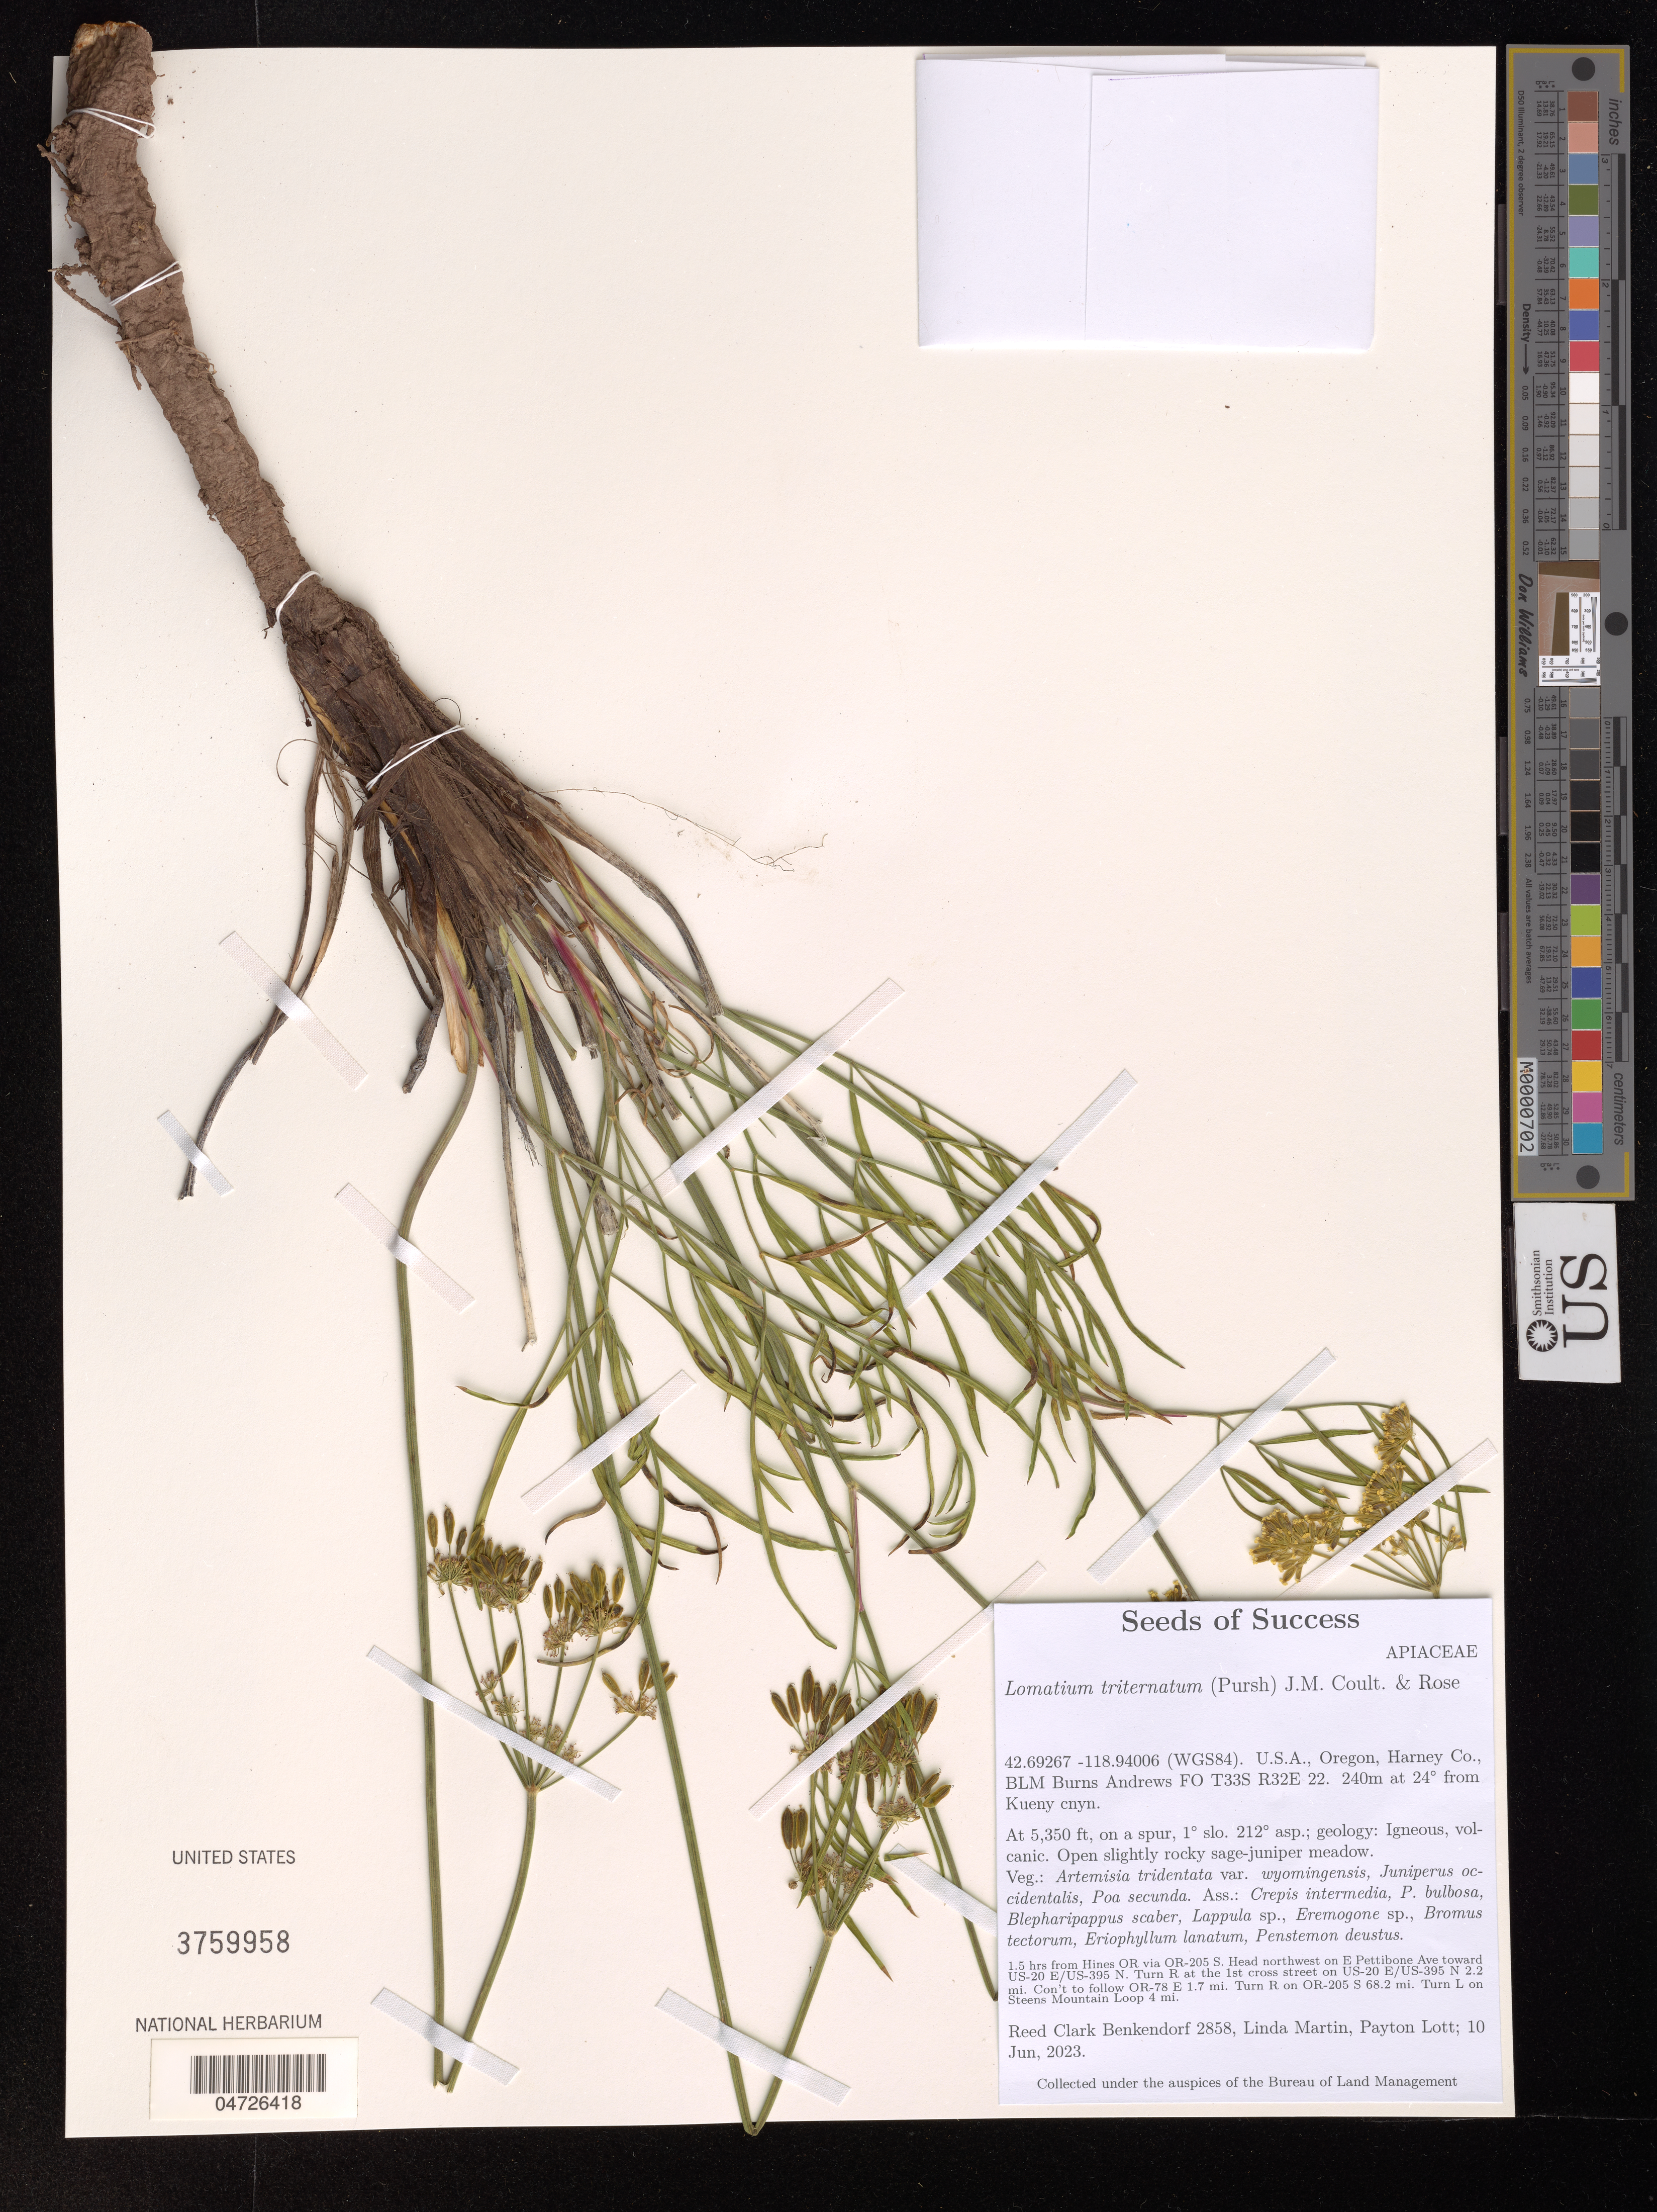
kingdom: Plantae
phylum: Tracheophyta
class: Magnoliopsida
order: Apiales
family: Apiaceae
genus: Lomatium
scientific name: Lomatium triternatum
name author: (Pursh) J.M. Coult. & Rose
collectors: R. Benkendorf, L. Martin & P. Lott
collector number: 2858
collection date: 2023-06-10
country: United States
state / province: Oregon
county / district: Harney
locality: (WGS84). Harney Co., BLM Burns Andrews FO T33S R32E 22. 240m at 24º from Kueny cnyn. On a spur, 1° slo. 212 ° asp. 1.5 hrs from Hines OR via OR-205 S. Head northwest on E Pettibone Ave toward US-20 E/US-395 N. Turn R at the 1st cross street on US-20 E/US-395 N 2.2 mi. Con't to follow OR-78 E 1.7 mi. Turn R on OR-205 S 68.2 mi. Turn L on Steens Mountain Loop 4 mi.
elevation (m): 1631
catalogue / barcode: US 3759958